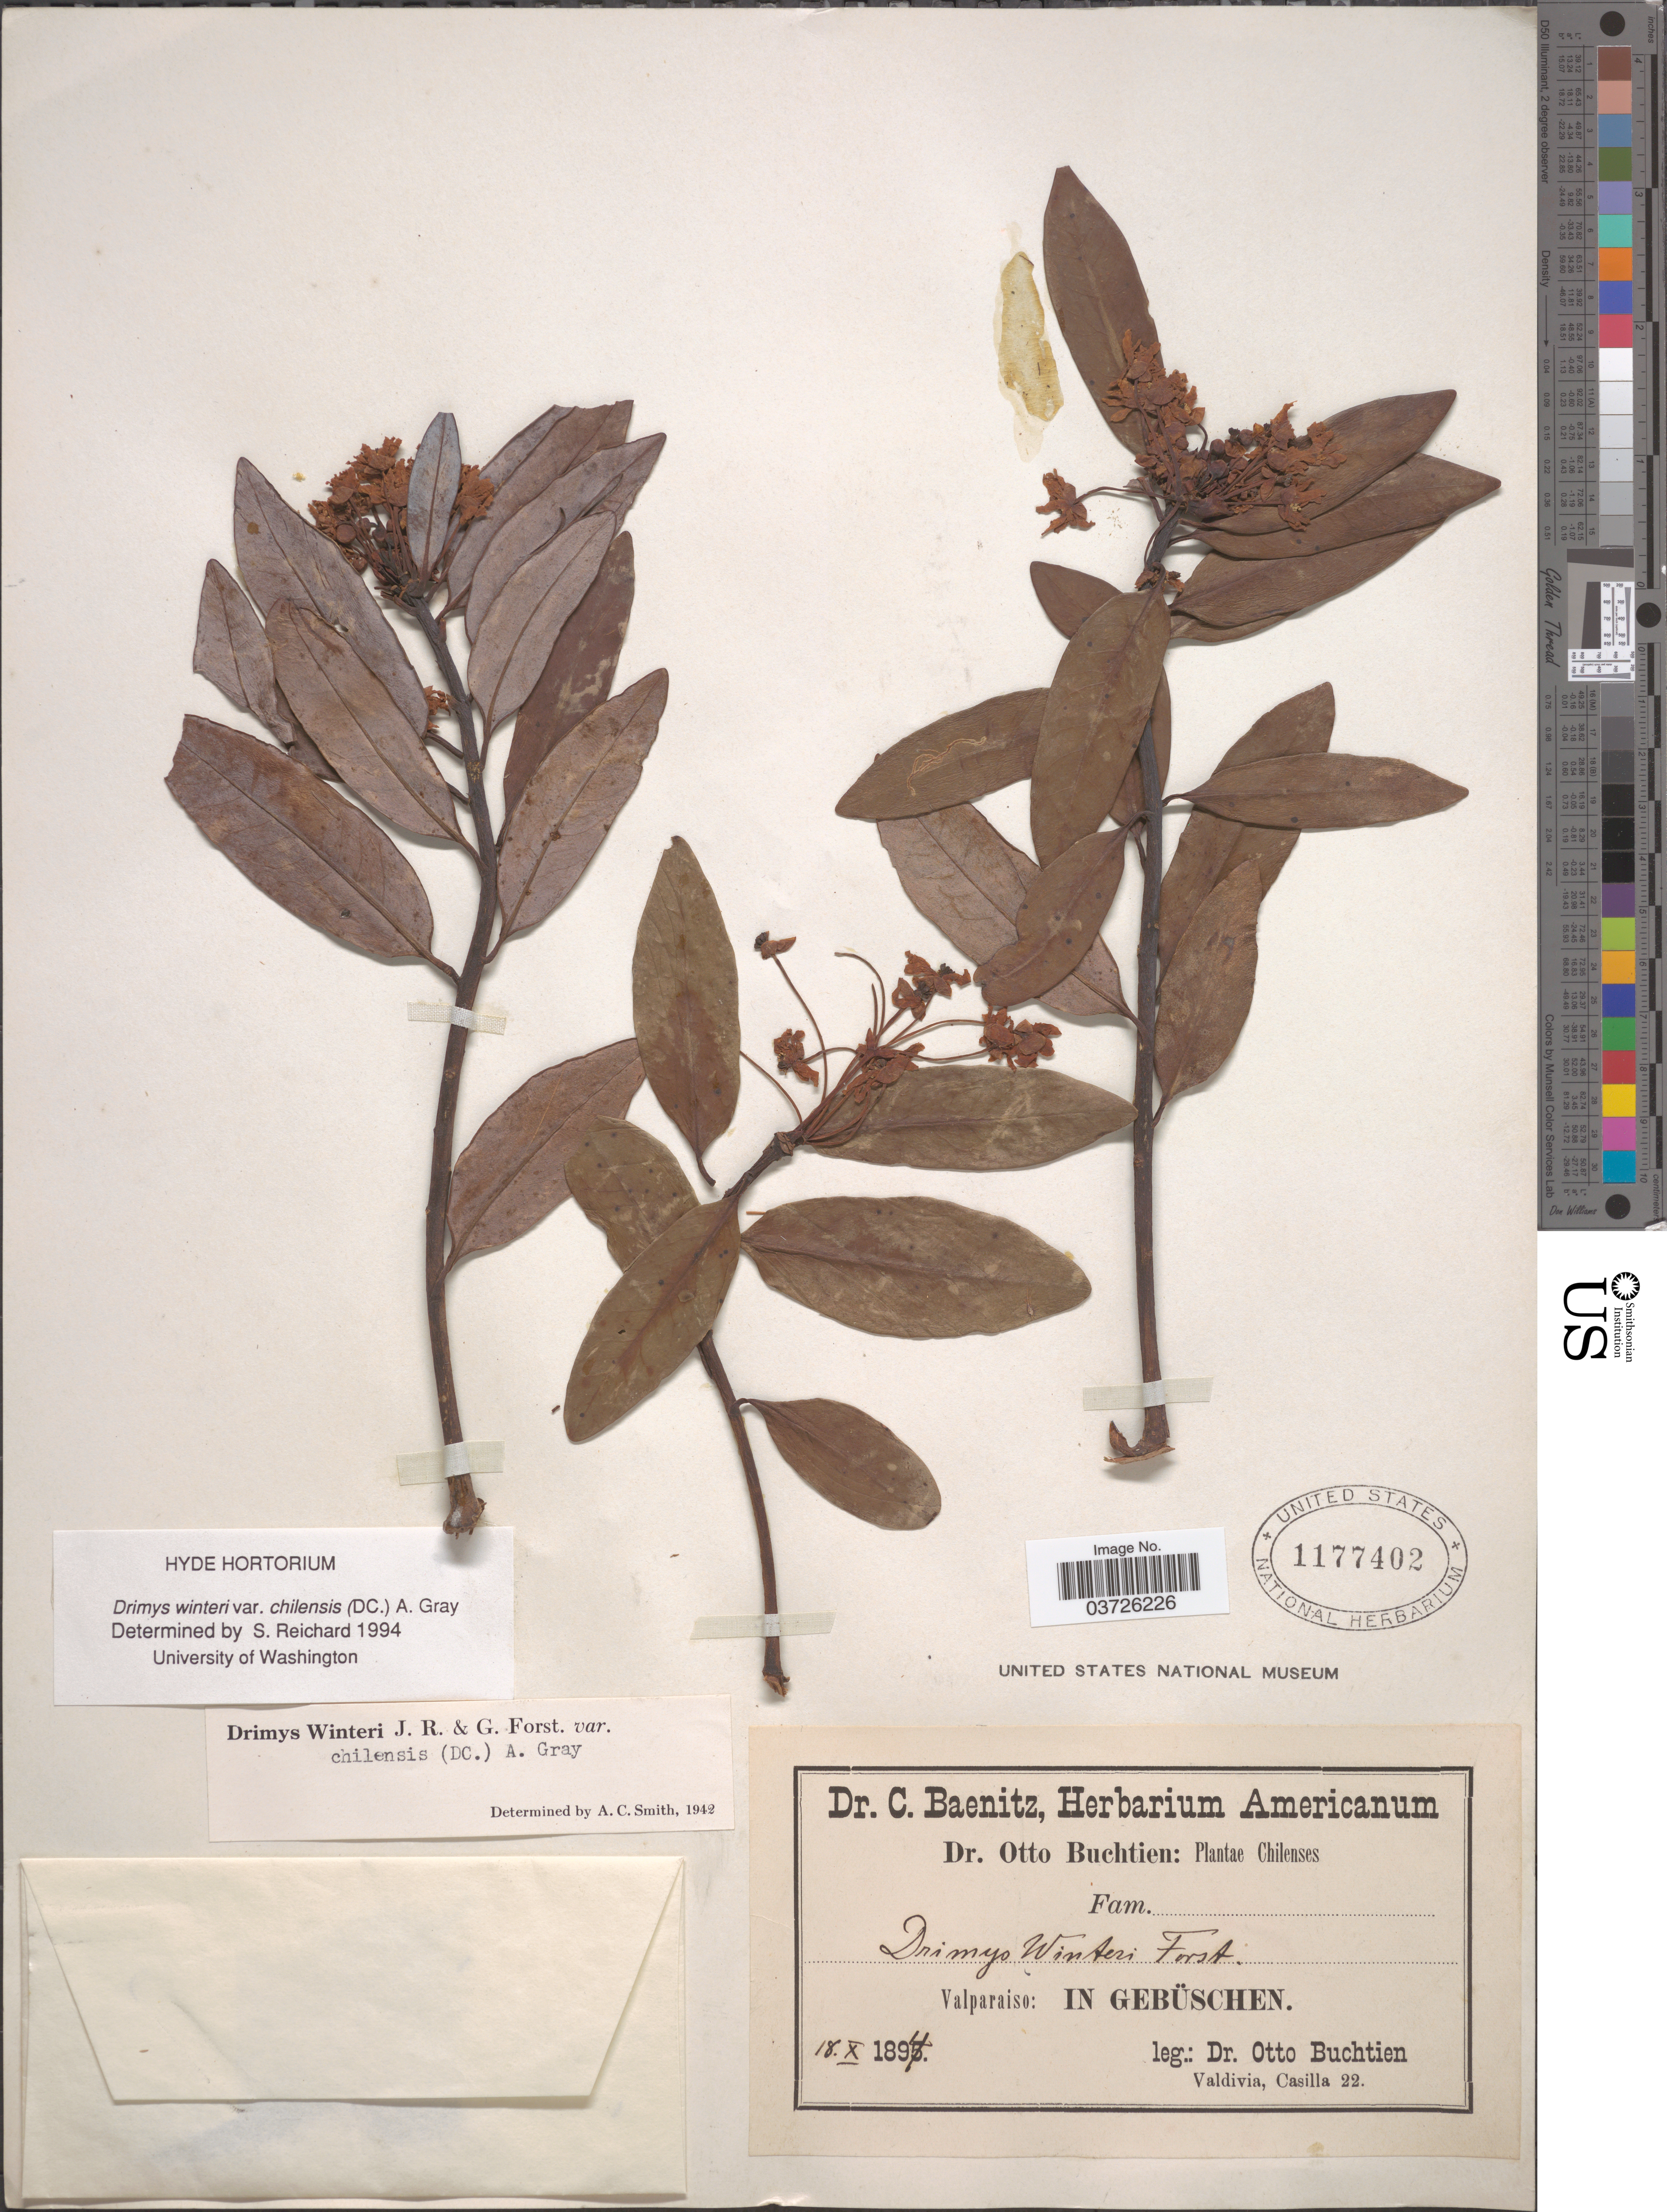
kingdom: Plantae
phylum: Tracheophyta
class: Magnoliopsida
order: Canellales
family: Winteraceae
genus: Drimys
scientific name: Drimys winteri var. chilensis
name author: (DC.) A. Gray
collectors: O. Buchtien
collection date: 1894-10-18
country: Chile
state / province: Valparaíso (V)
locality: Valparaiso: In gebüschen.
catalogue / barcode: US 1177402